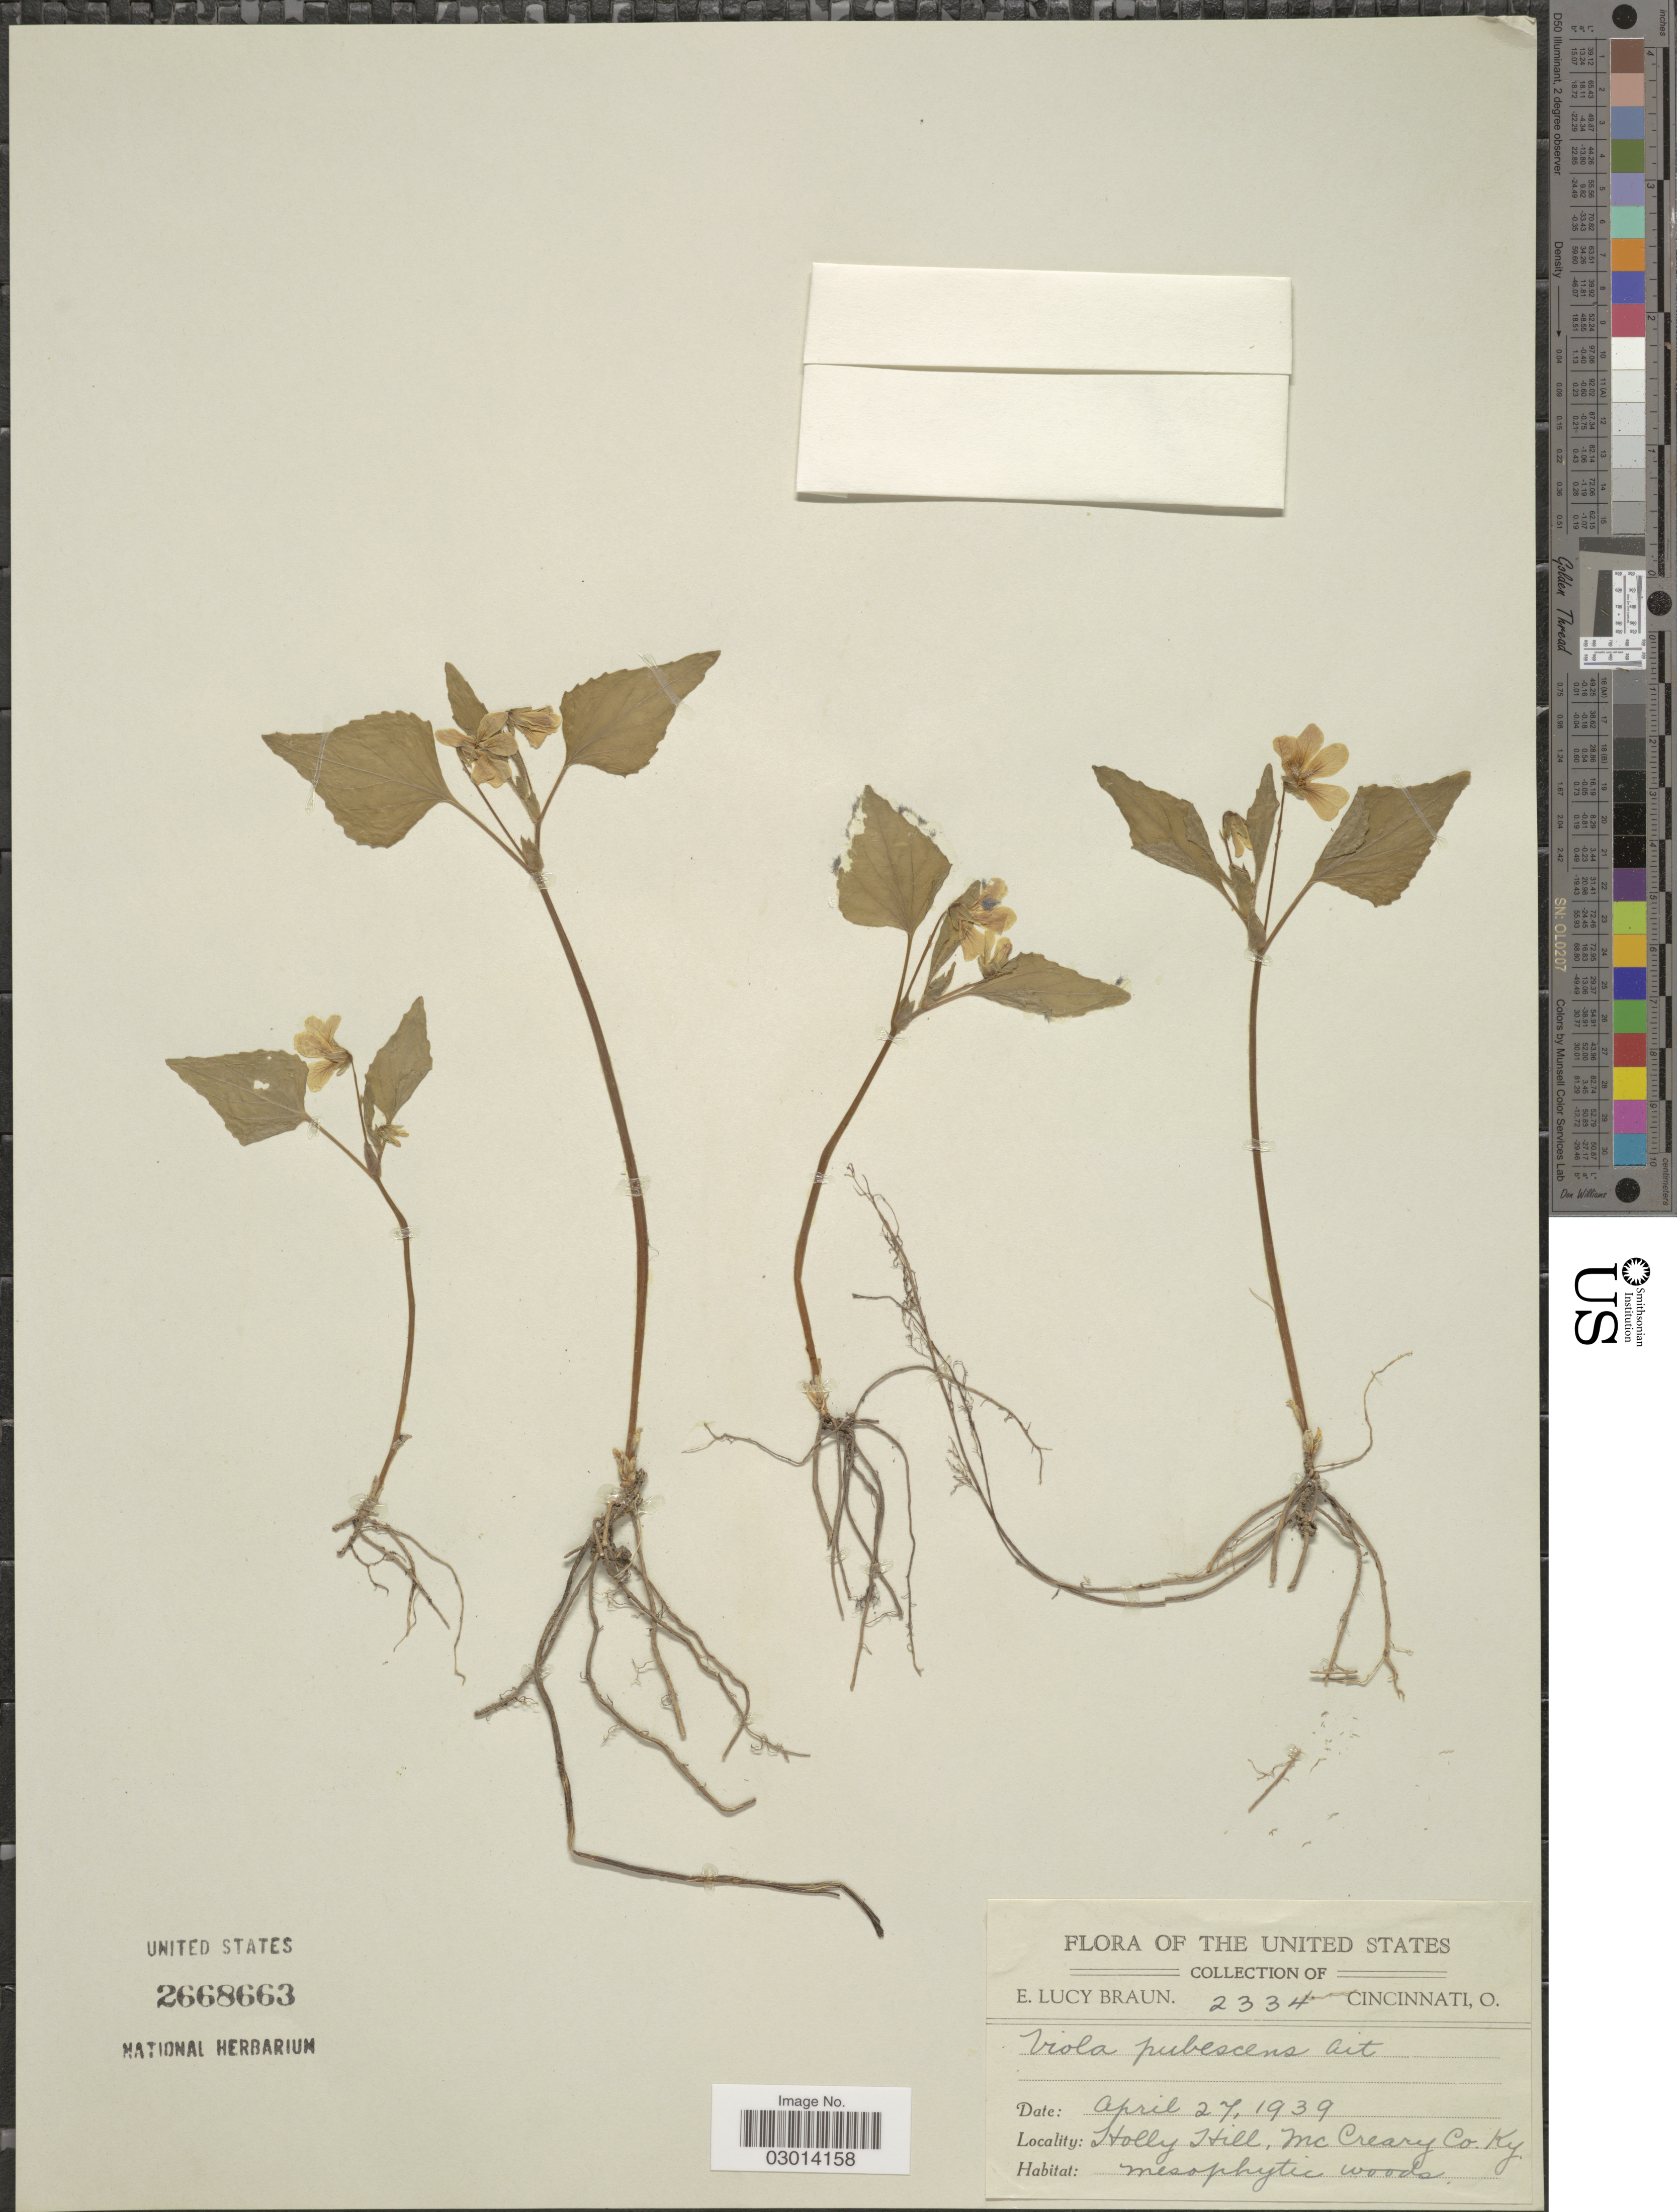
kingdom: Plantae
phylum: Tracheophyta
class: Magnoliopsida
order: Malpighiales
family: Violaceae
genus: Viola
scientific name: Viola pubescens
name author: Aiton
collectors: E. L. Braun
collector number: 2334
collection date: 1939-04-27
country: United States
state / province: Kentucky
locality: Holly Hill, McCreary Co. Ky.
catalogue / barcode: US 2668663